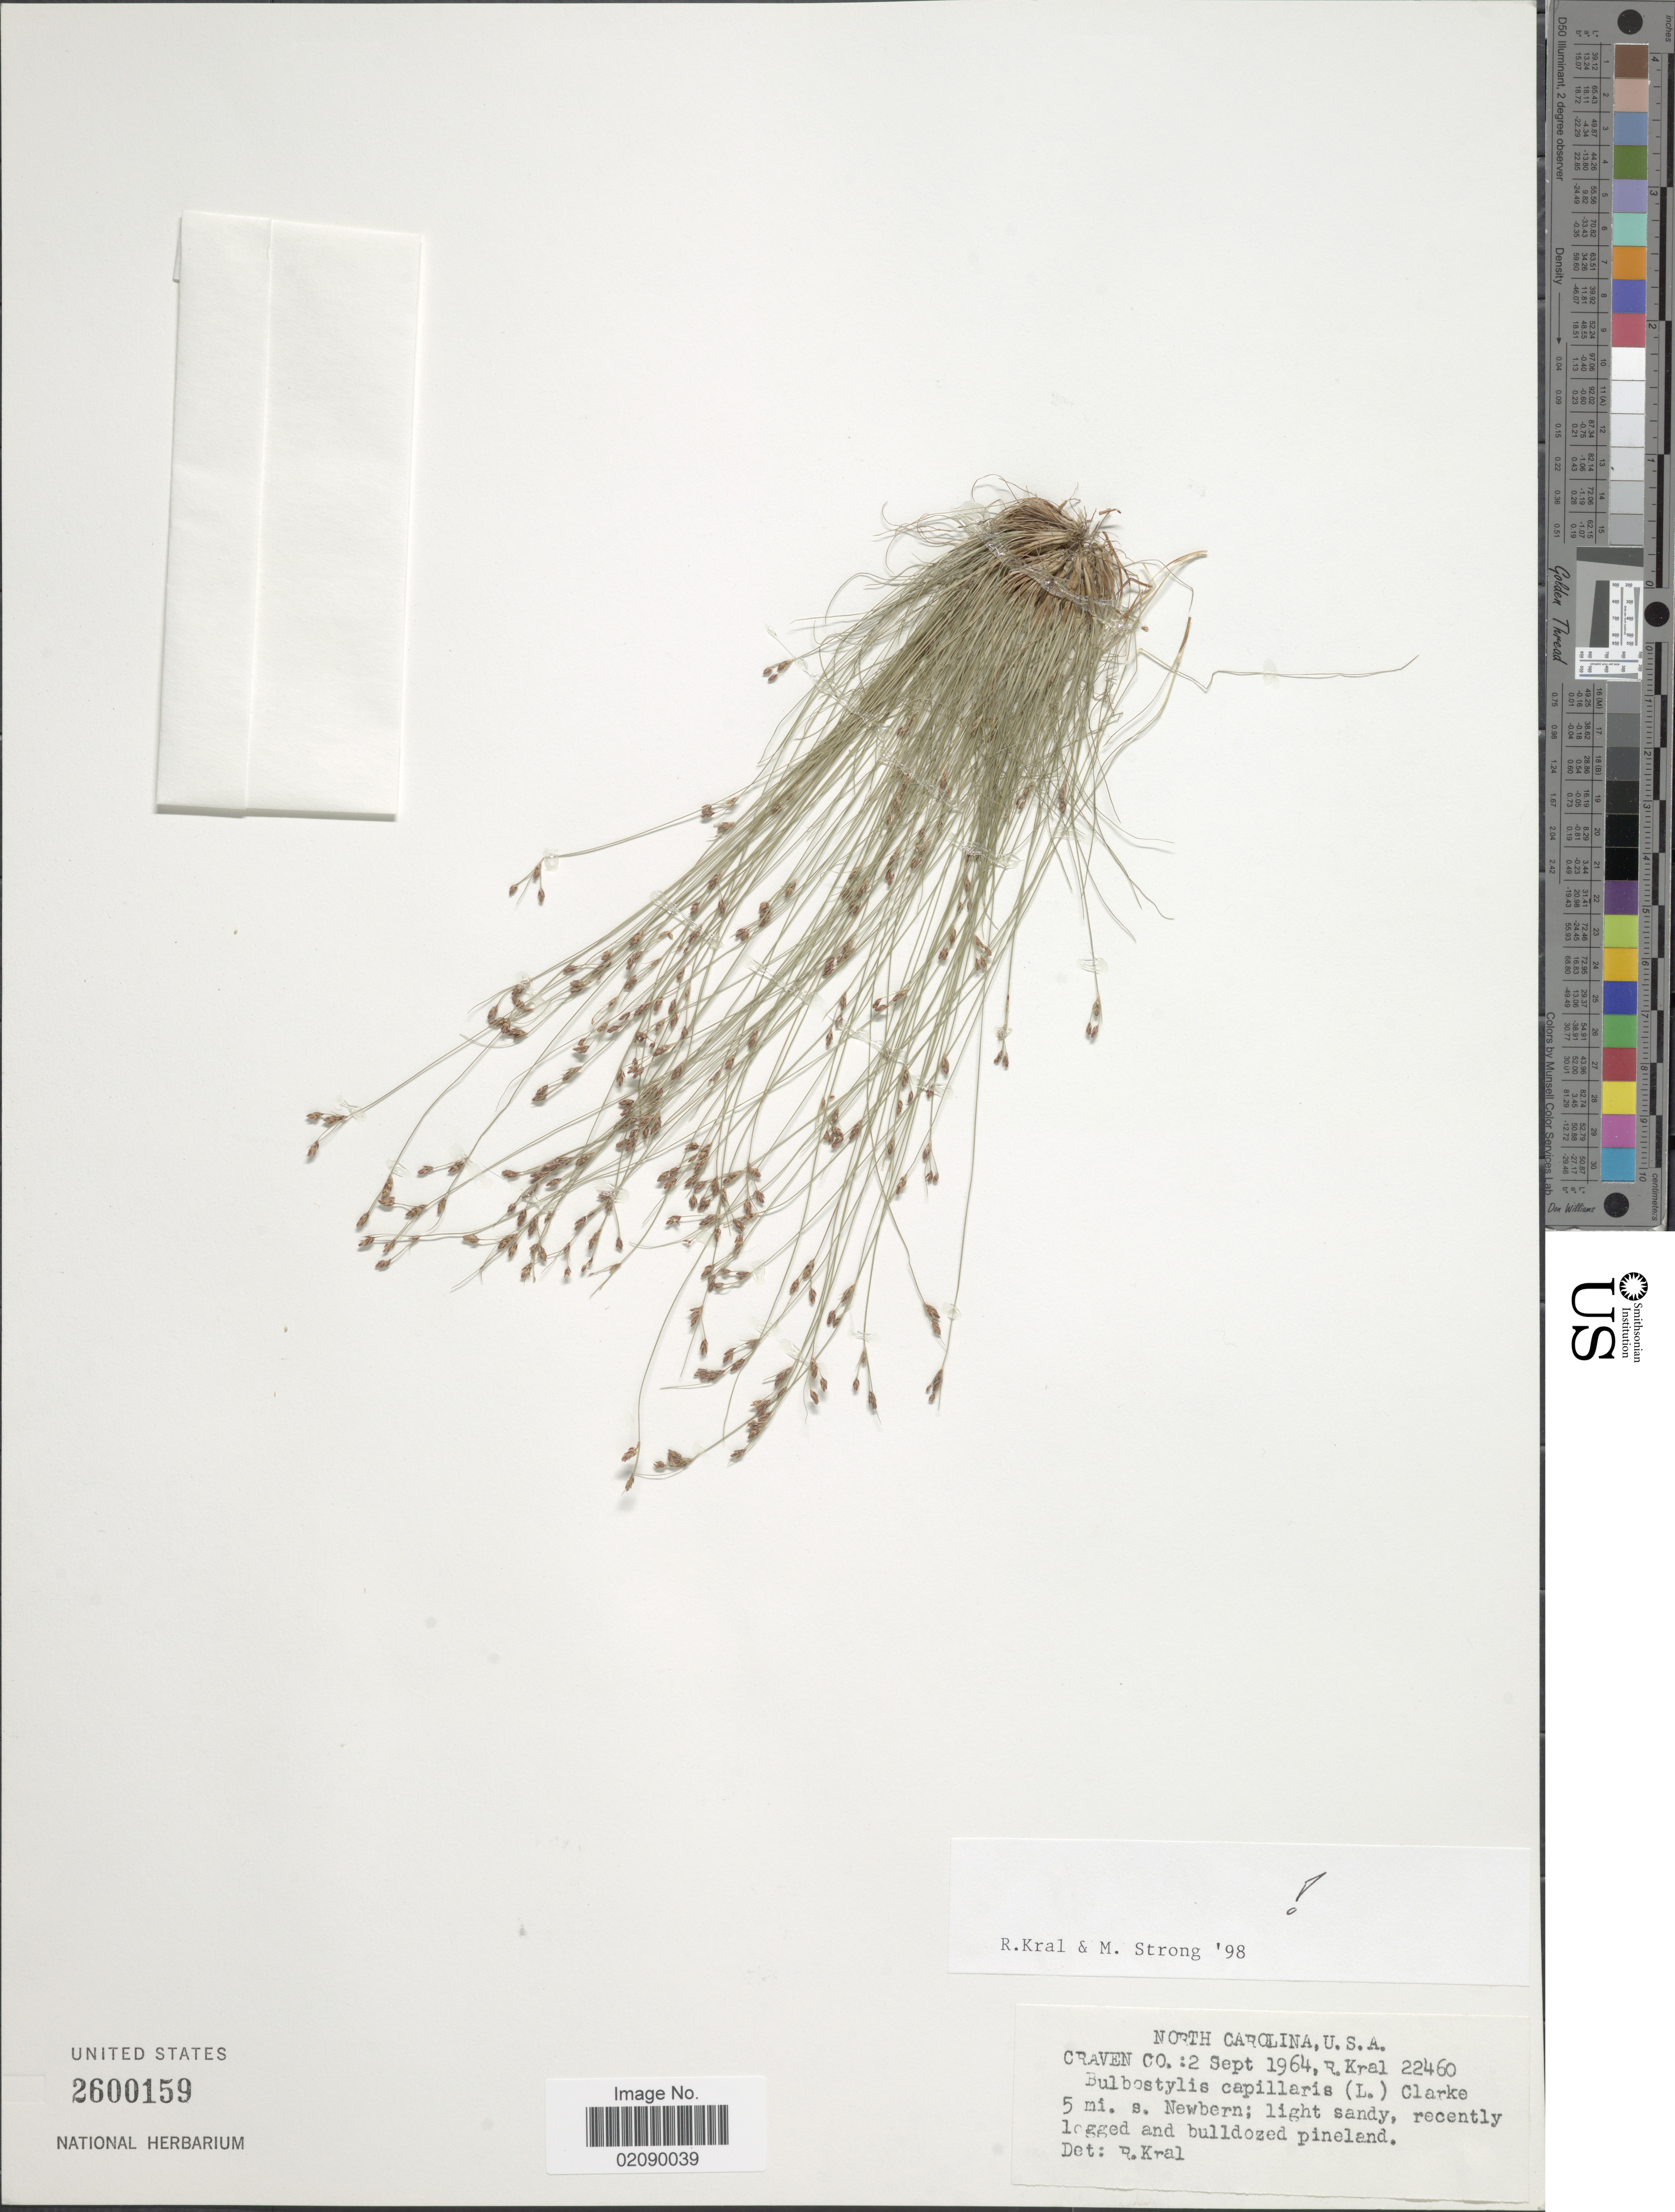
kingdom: Plantae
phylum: Tracheophyta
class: Liliopsida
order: Poales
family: Cyperaceae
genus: Bulbostylis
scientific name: Bulbostylis capillaris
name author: (L.) Kunth ex C.B. Clarke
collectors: R. Kral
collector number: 22460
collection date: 1964-09-02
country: United States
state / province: North Carolina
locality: Craven Co; 5 mi s Newbern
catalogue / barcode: US 2600159